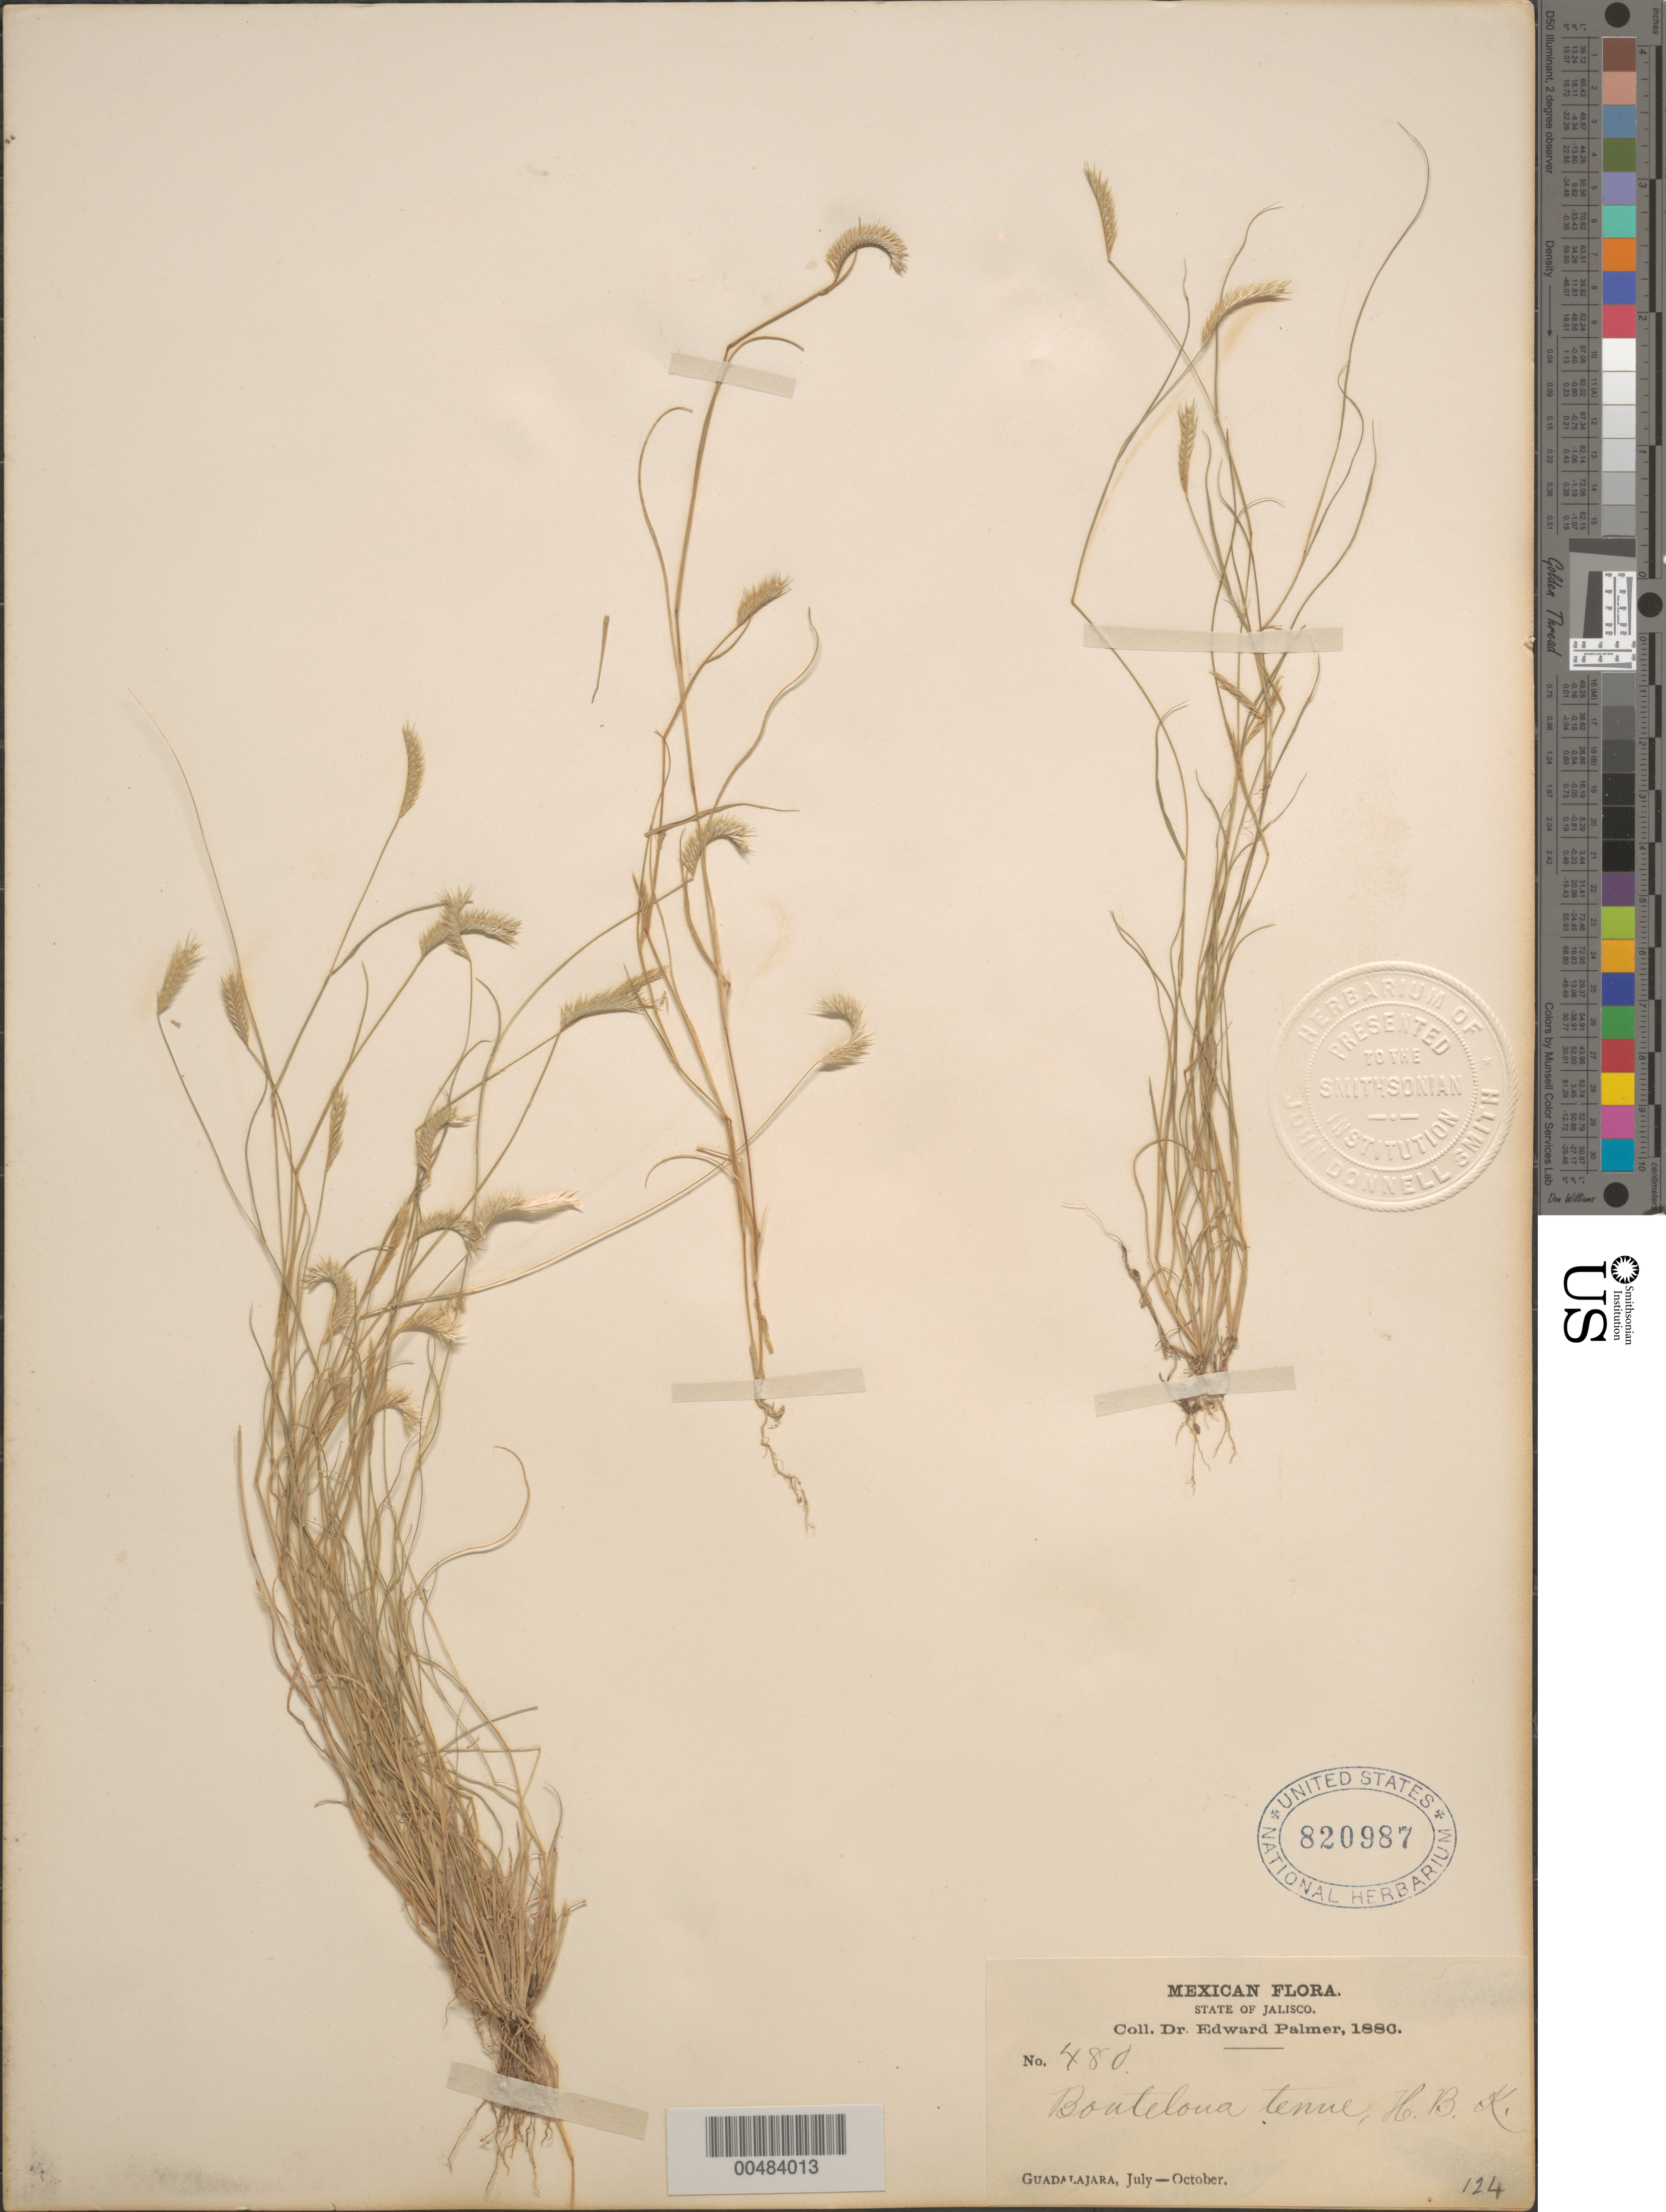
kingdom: Plantae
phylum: Tracheophyta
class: Liliopsida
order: Poales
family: Poaceae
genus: Bouteloua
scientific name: Bouteloua simplex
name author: Lag.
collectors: E. Palmer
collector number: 480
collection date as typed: Jul 1886 to Oct 1886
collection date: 1886-07/1886-10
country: Mexico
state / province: Jalisco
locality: Guadalajara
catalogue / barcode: US 820987